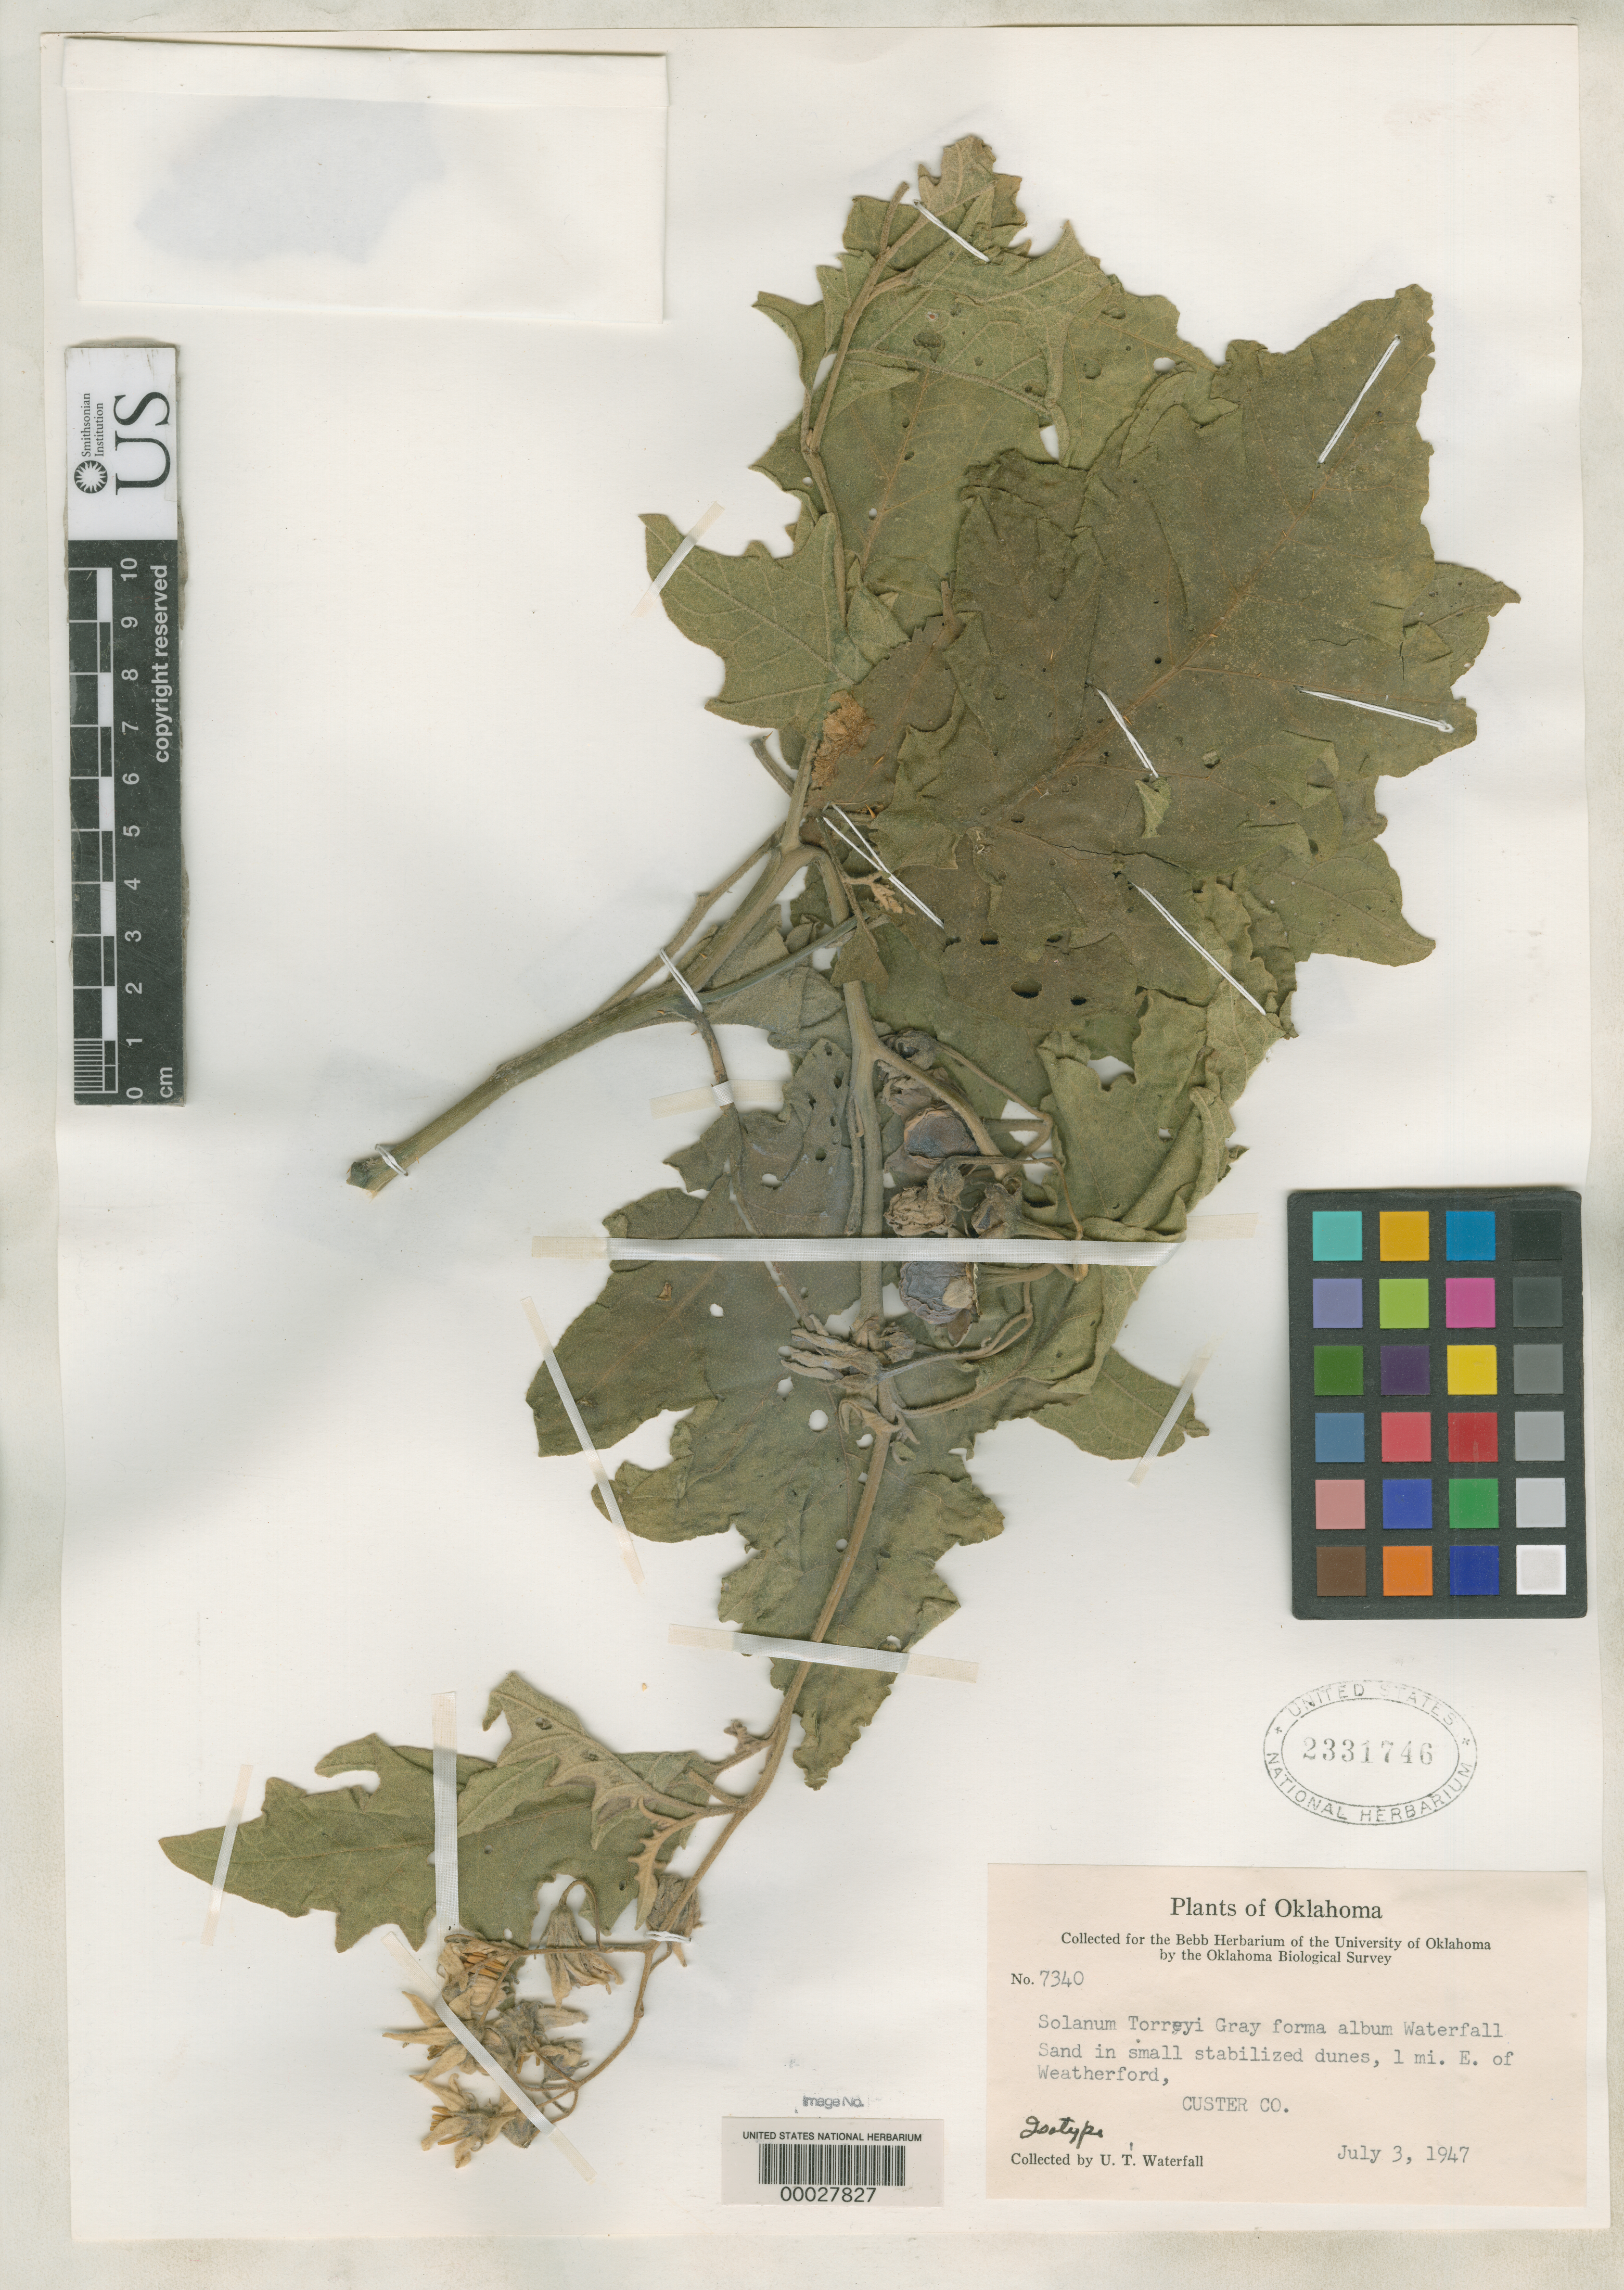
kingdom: Plantae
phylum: Tracheophyta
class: Magnoliopsida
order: Solanales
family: Solanaceae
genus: Solanum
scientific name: Solanum torreyi f. album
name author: Waterf.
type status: Isotype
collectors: U. T. Waterfall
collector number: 7340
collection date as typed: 03 Jul 1947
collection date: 1947-07-03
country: United States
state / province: Oklahoma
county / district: Custer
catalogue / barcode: US 2331746